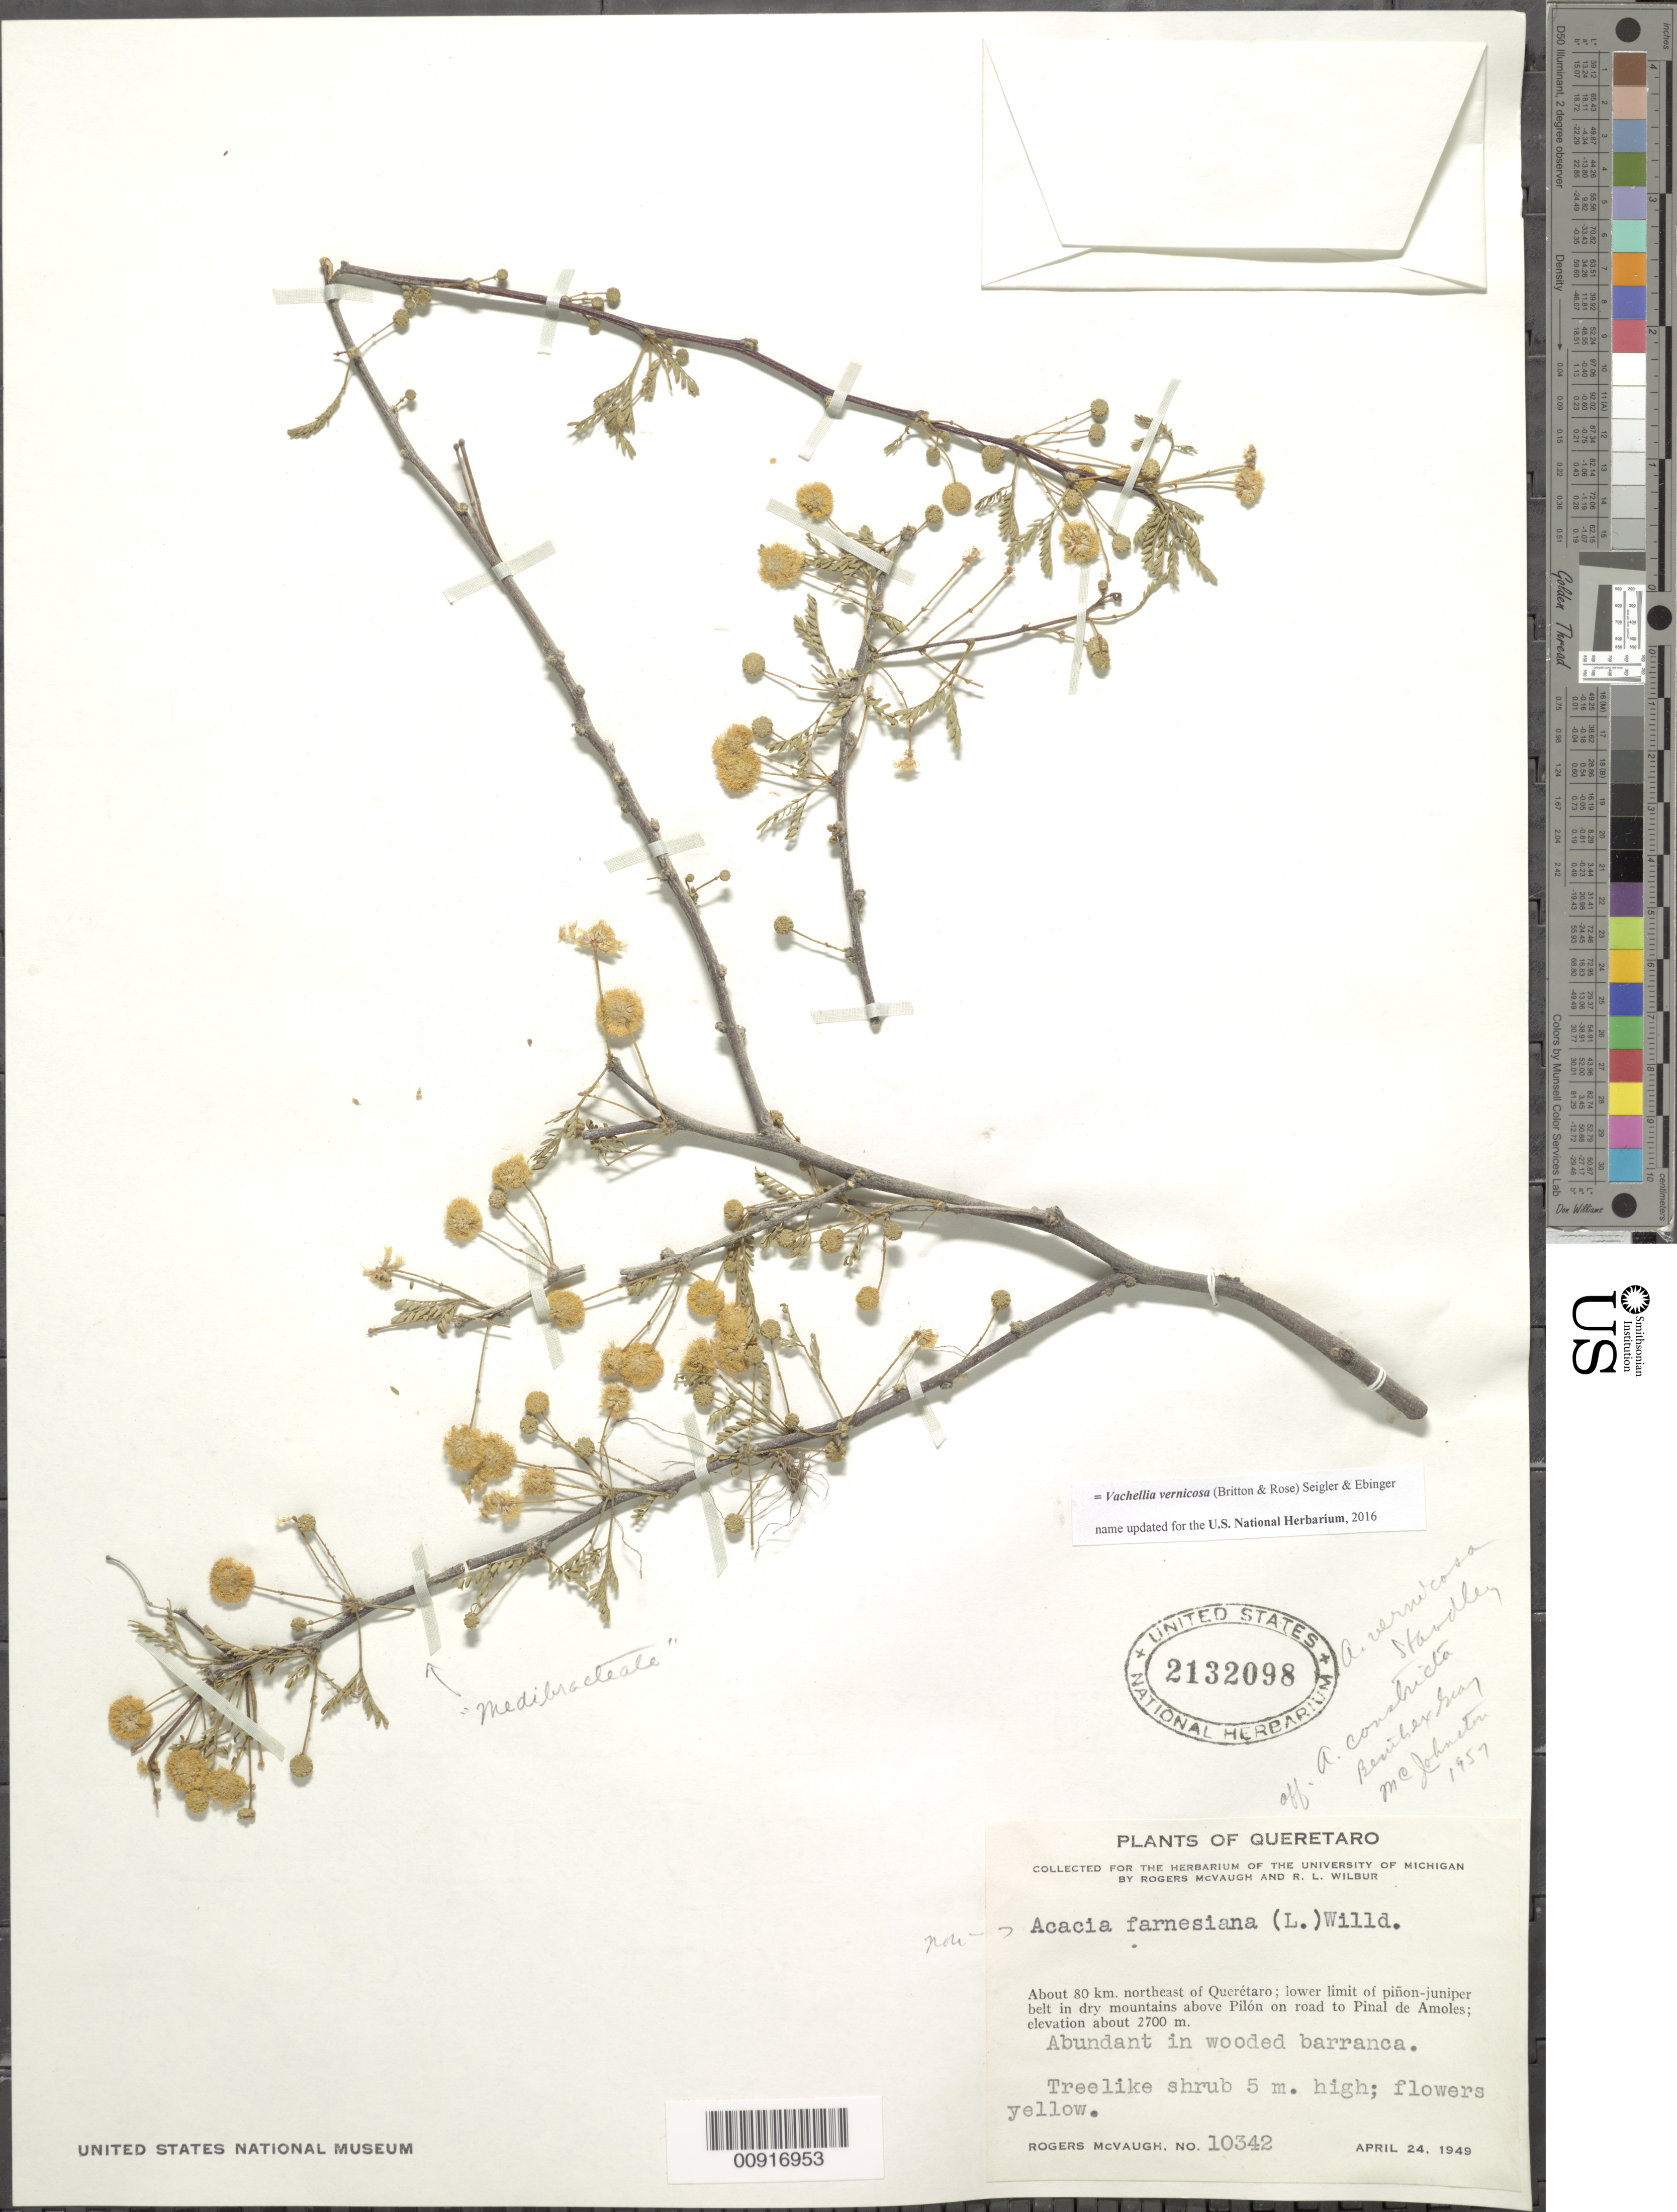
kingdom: Plantae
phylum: Tracheophyta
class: Magnoliopsida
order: Fabales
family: Fabaceae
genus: Vachellia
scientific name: Vachellia vernicosa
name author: (Britton & Rose) Seigler & Ebinger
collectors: R. McVaugh & R. L. Wilbur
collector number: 10342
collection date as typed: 24 Apr 1949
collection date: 1949-04-24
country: Mexico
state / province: Querétaro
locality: About 80 km. northeast of Querétaro. Lower limit of piñon-juniper belt in dry mountains above Pilón on road to Pinal de Amoles.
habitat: Abundant in wooded barranca.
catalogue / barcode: US 2132098